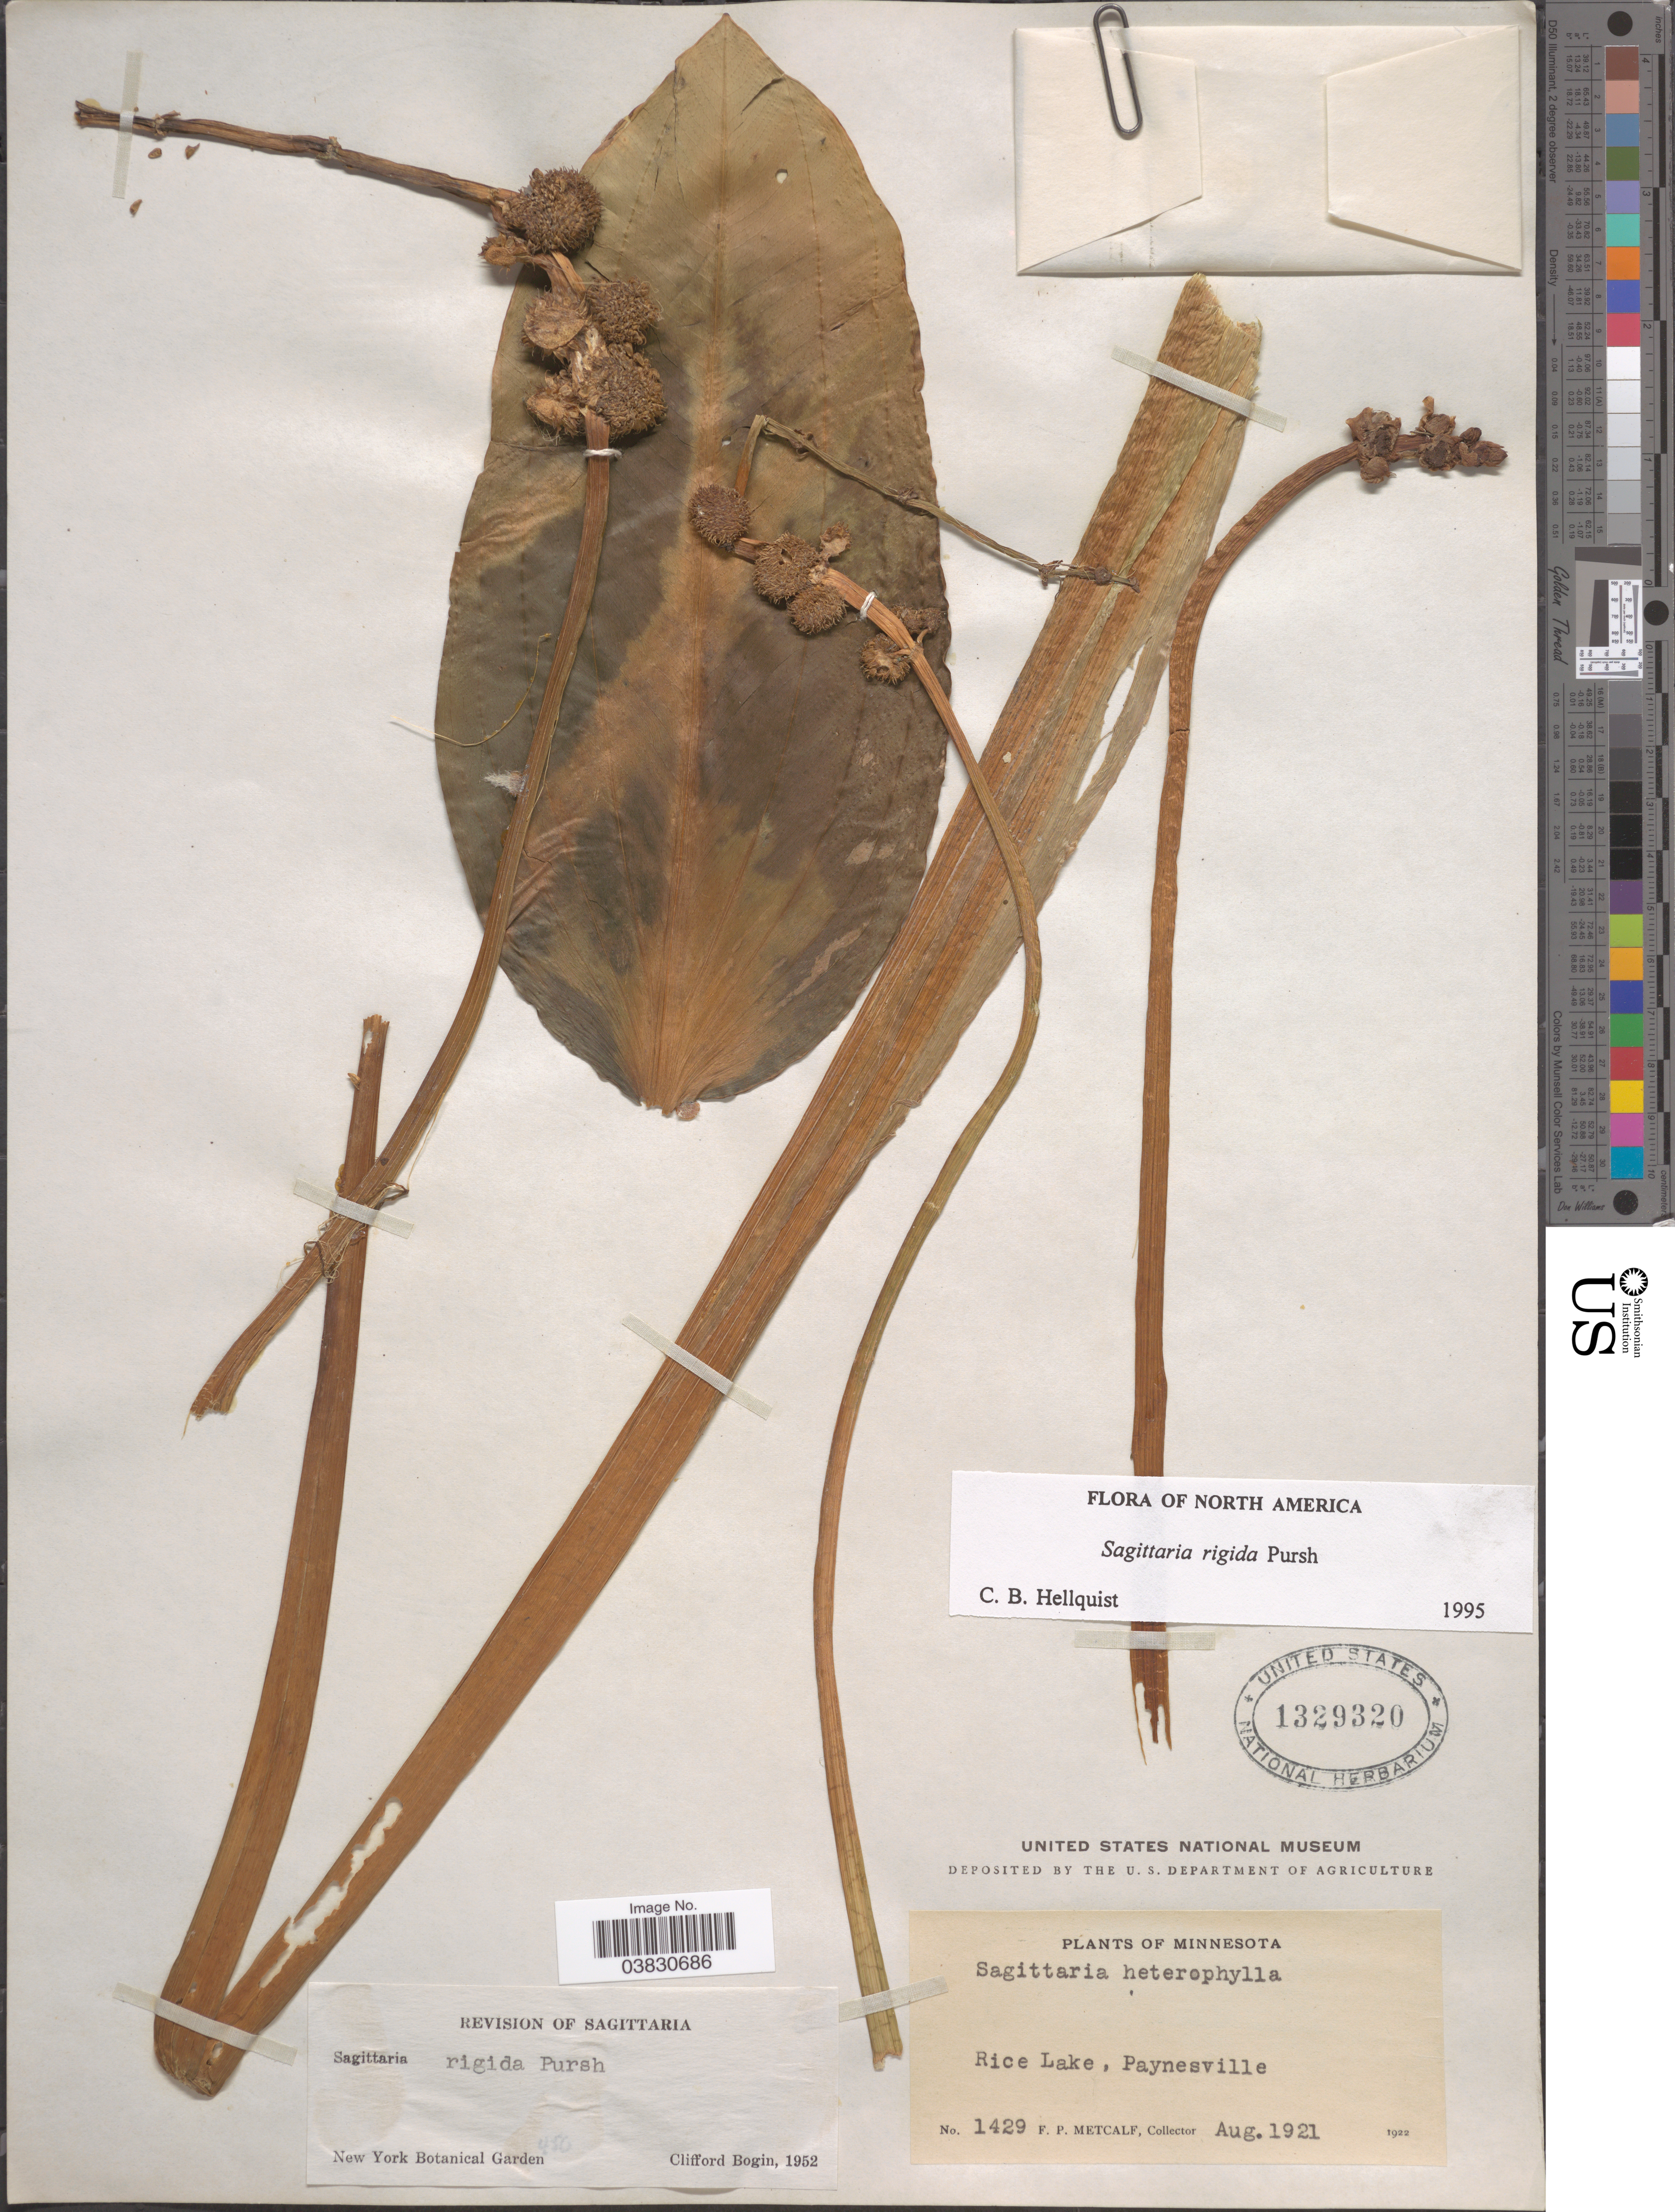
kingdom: Plantae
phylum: Tracheophyta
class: Liliopsida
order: Alismatales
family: Alismataceae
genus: Sagittaria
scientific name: Sagittaria rigida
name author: Pursh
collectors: F. Metcalf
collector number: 1429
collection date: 1921-08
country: United States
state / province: Minnesota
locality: Rice Lake, Paynesville.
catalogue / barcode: US 1329320